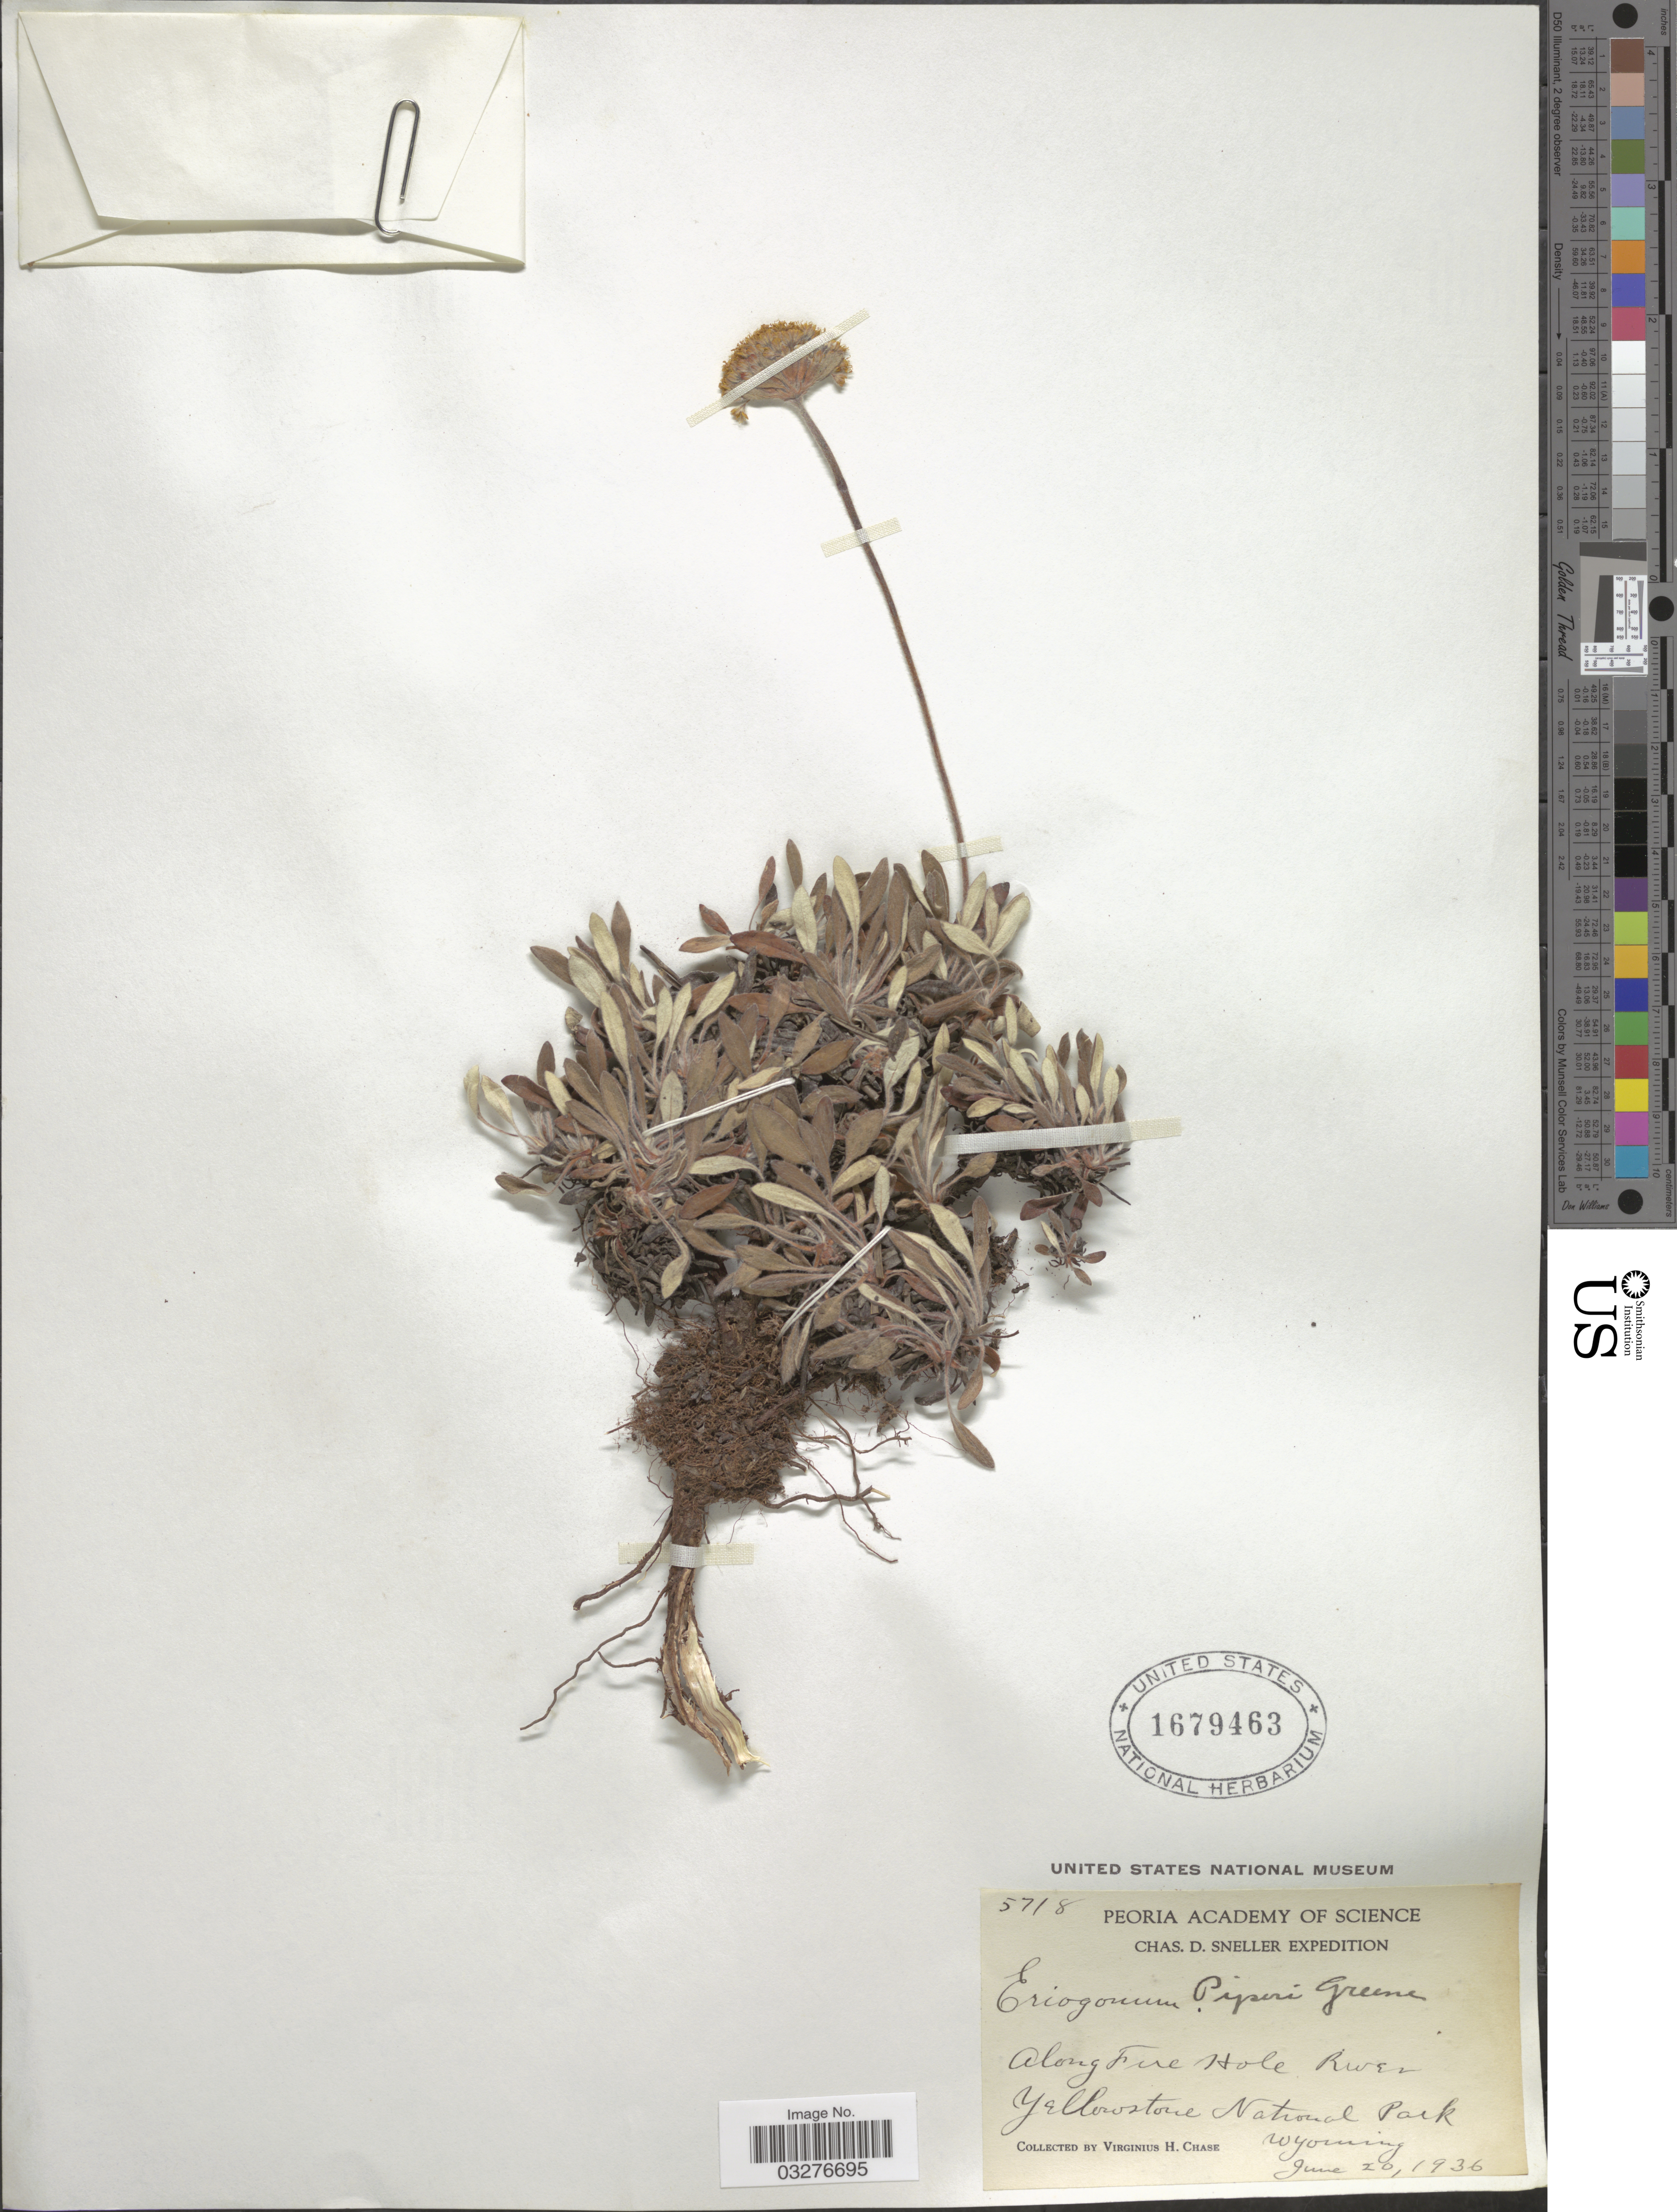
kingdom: Plantae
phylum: Tracheophyta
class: Magnoliopsida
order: Caryophyllales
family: Polygonaceae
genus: Eriogonum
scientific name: Eriogonum flavum var. piperi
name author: M.E. Jones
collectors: V. H. Chase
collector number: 5718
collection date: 1936-06-20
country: United States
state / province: Wyoming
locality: Along Fire Hole River. Yellowstone National Park.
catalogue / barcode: US 1679463